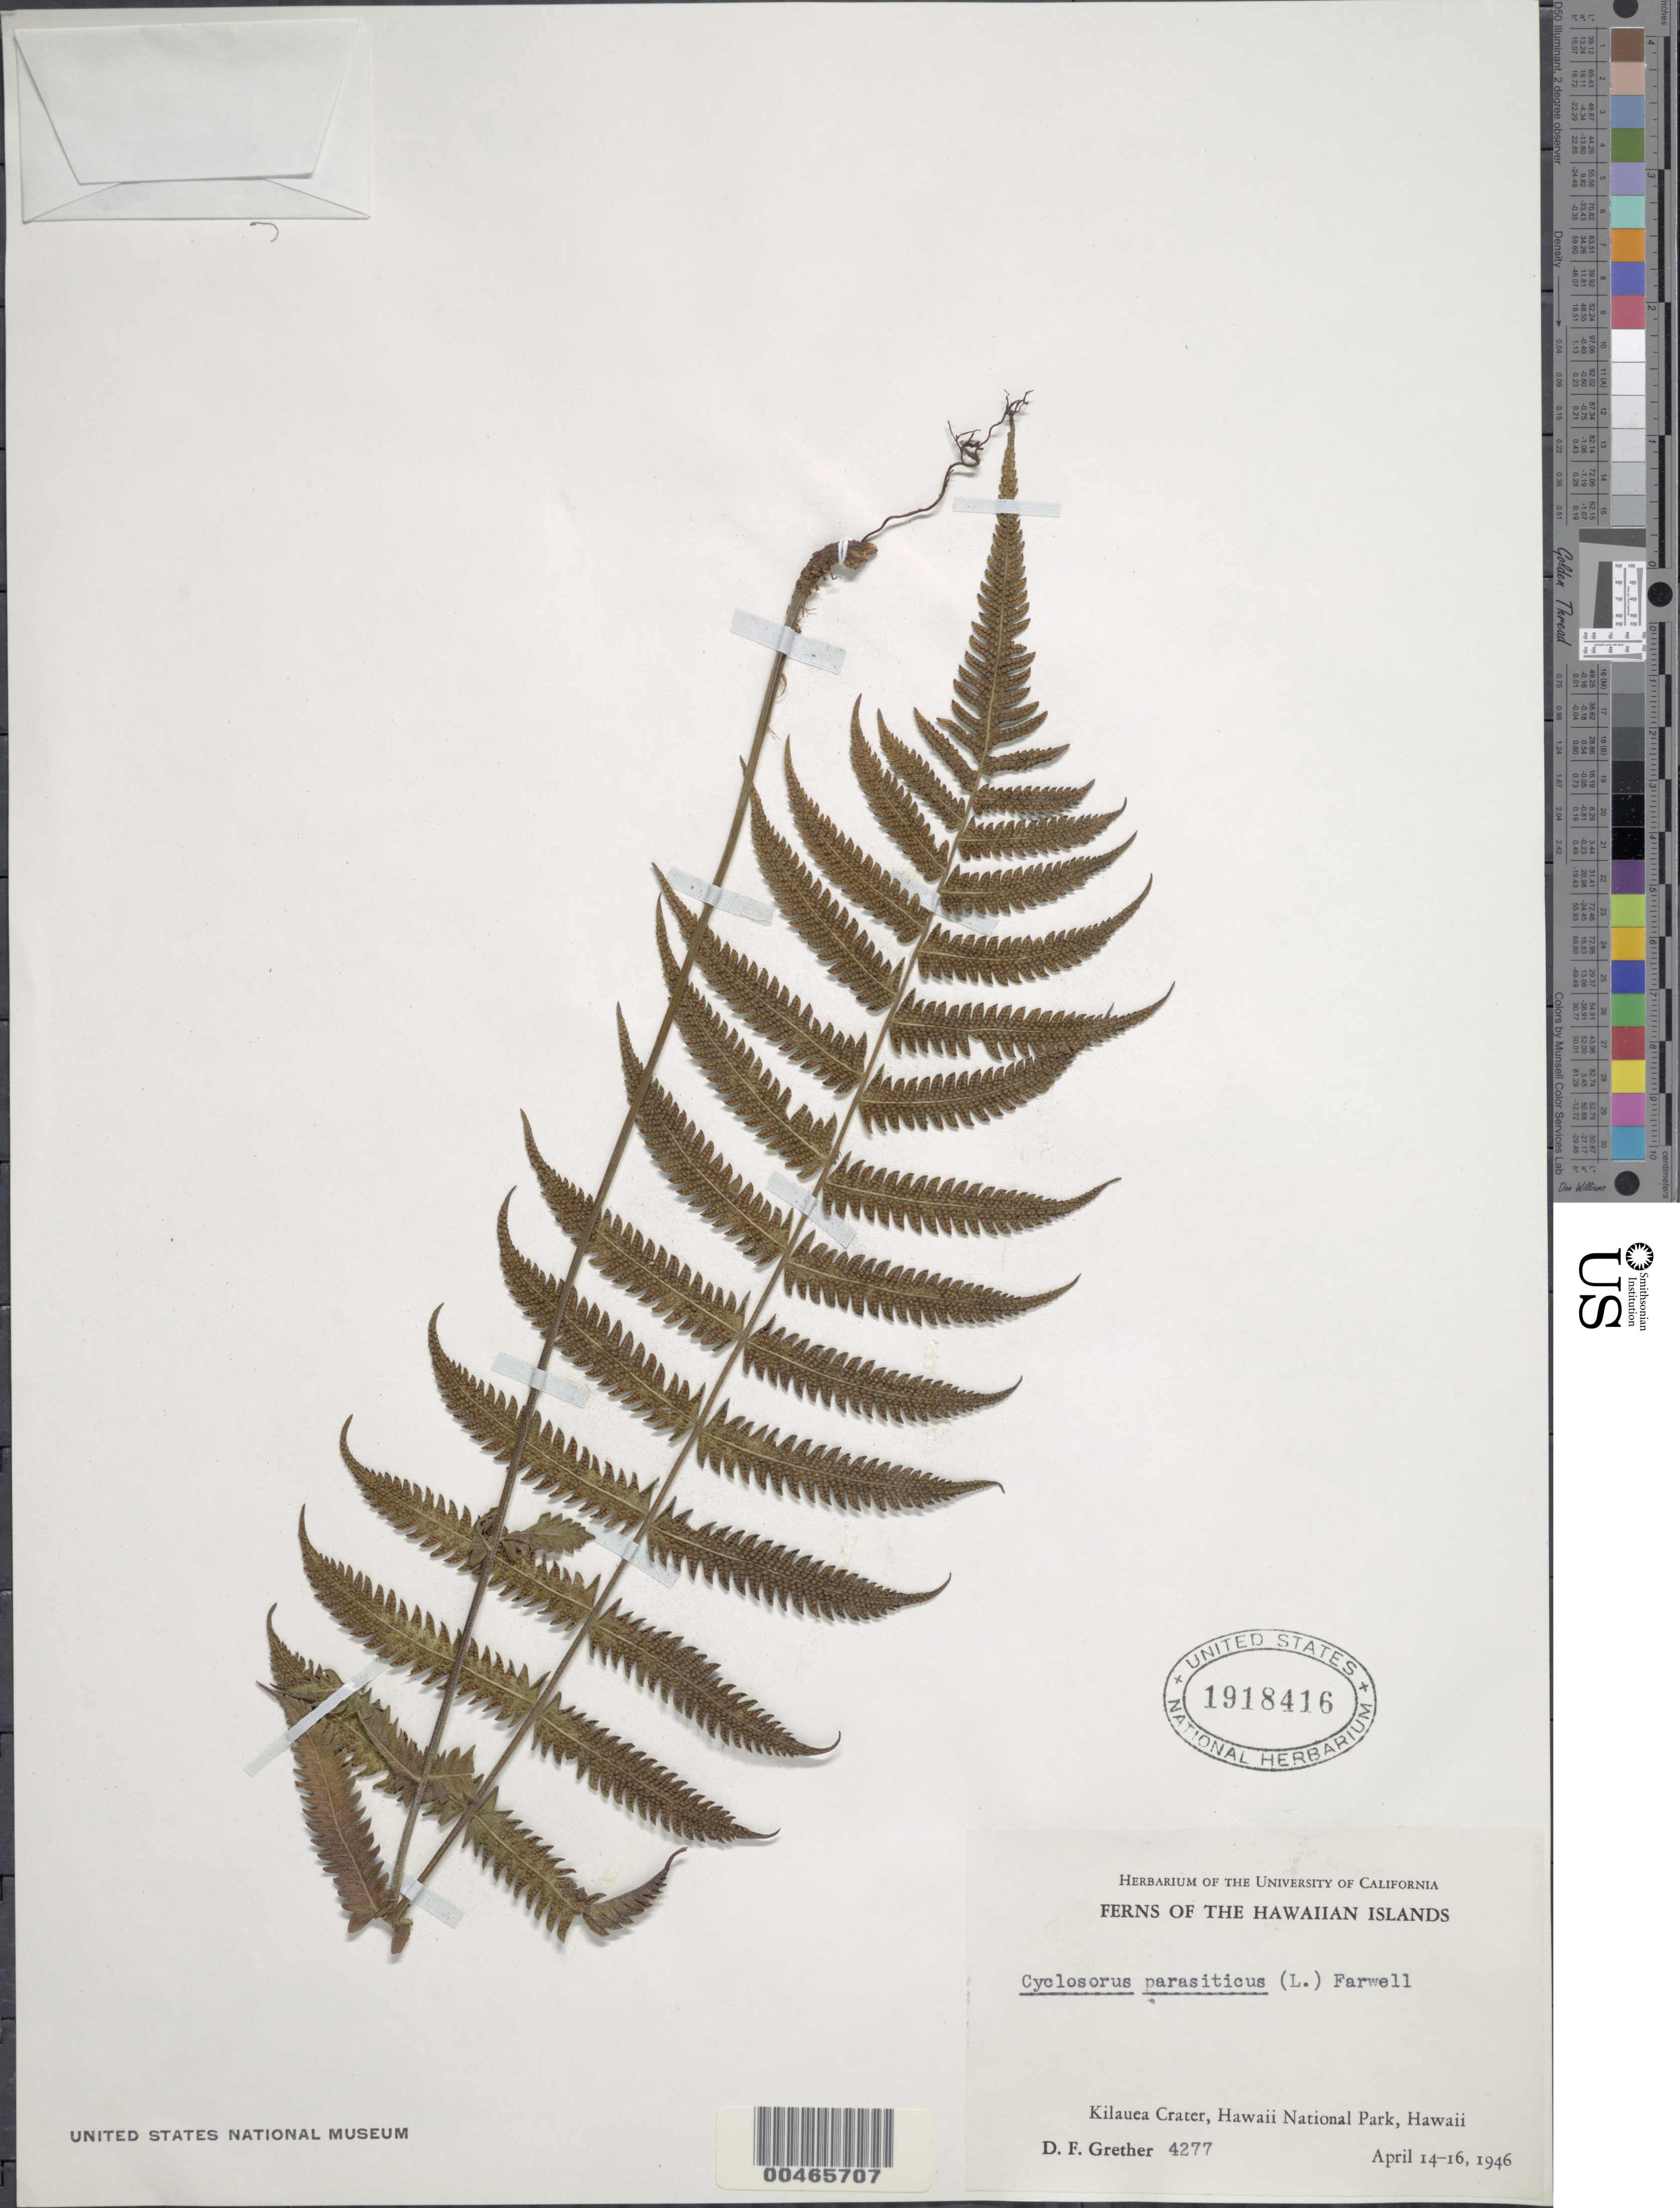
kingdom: Plantae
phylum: Tracheophyta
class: Polypodiopsida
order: Polypodiales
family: Thelypteridaceae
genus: Christella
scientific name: Christella parasitica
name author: (L.) H. Lév.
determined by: Wagner, W. L., (BOT), Smithsonian Institution - National Museum of Natural History (UNITED STATES)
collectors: D. F. Grether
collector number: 4277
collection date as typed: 14 Apr 1946 to 16 Apr 1946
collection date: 1946-04-14/1946-04-16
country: United States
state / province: Hawaii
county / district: Hawaii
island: Hawaii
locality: Kilauea Crater, Hawaii National Park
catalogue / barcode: US 1918416